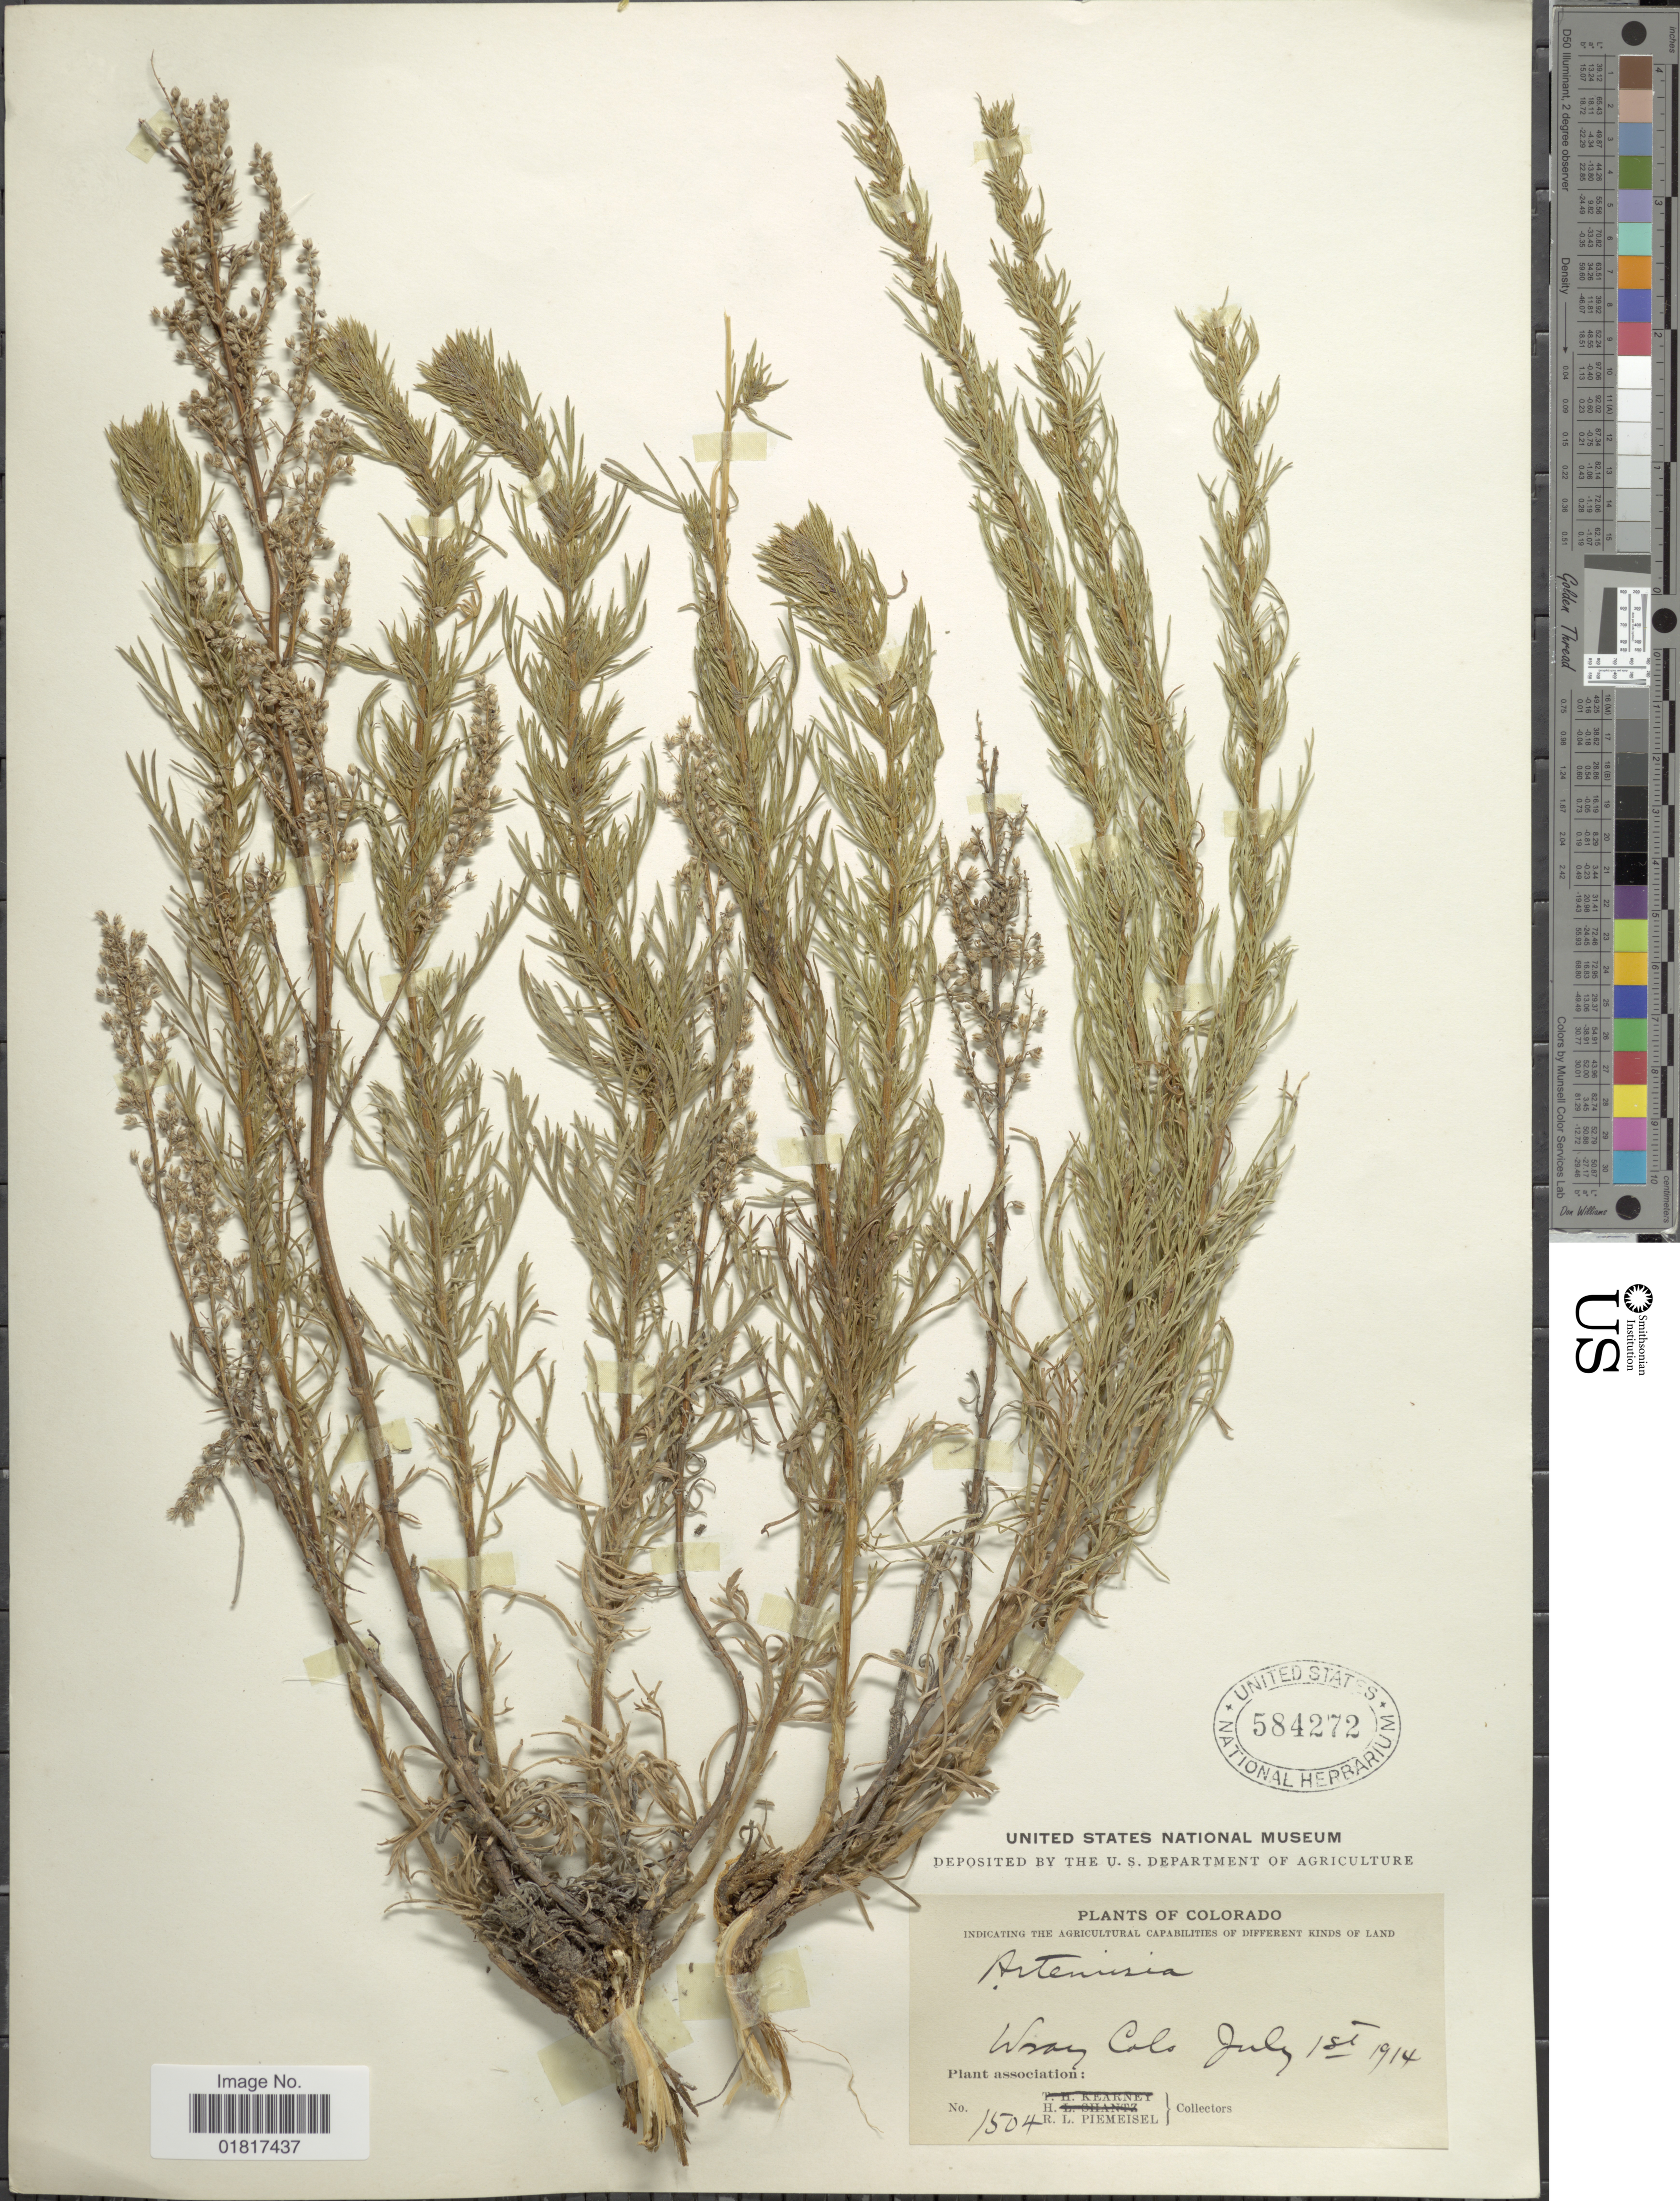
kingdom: Plantae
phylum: Tracheophyta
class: Magnoliopsida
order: Asterales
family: Asteraceae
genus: Artemisia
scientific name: Artemisia sp.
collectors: R. L. Piemeisel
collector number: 1504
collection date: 1914-07-01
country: United States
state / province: Colorado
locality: Wray Colo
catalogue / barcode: US 584272